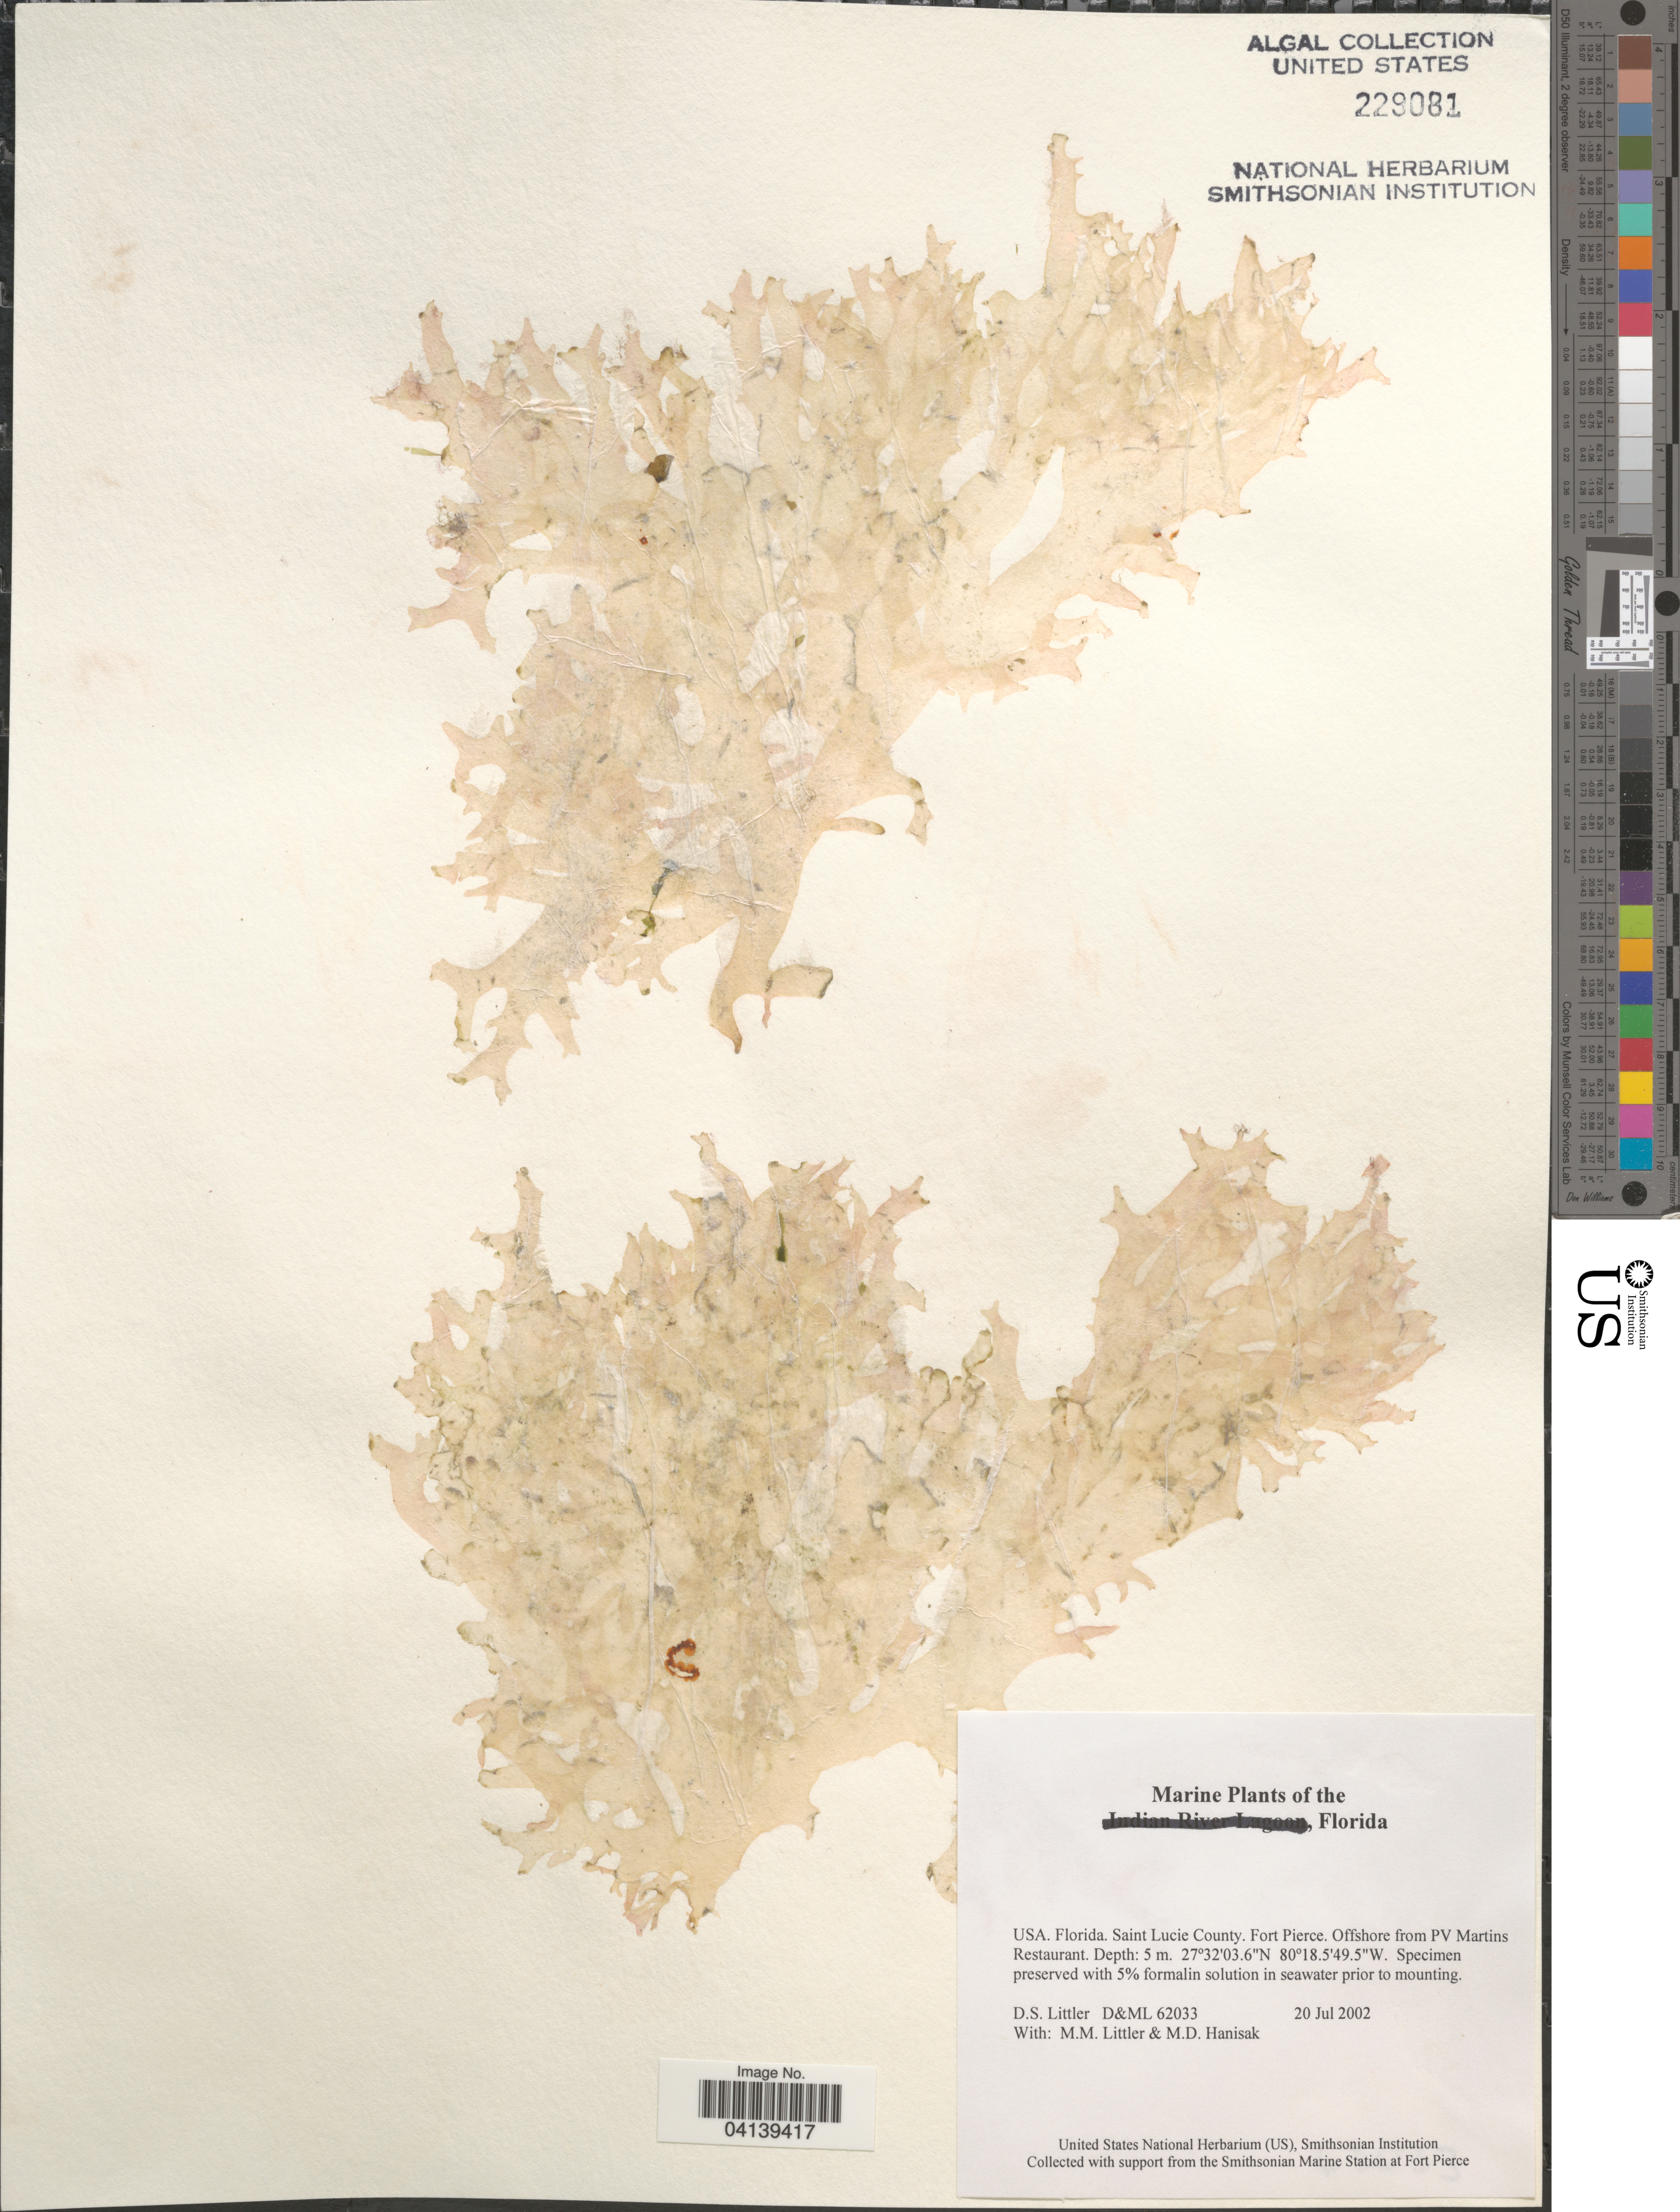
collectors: D. S. Littler & M. Hanisak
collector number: D&ML62033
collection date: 2002-07-20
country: United States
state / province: Florida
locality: Saint Lucie County. Fort Pierce. Offshore from PV Martins Restaurant.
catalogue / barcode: US 229081